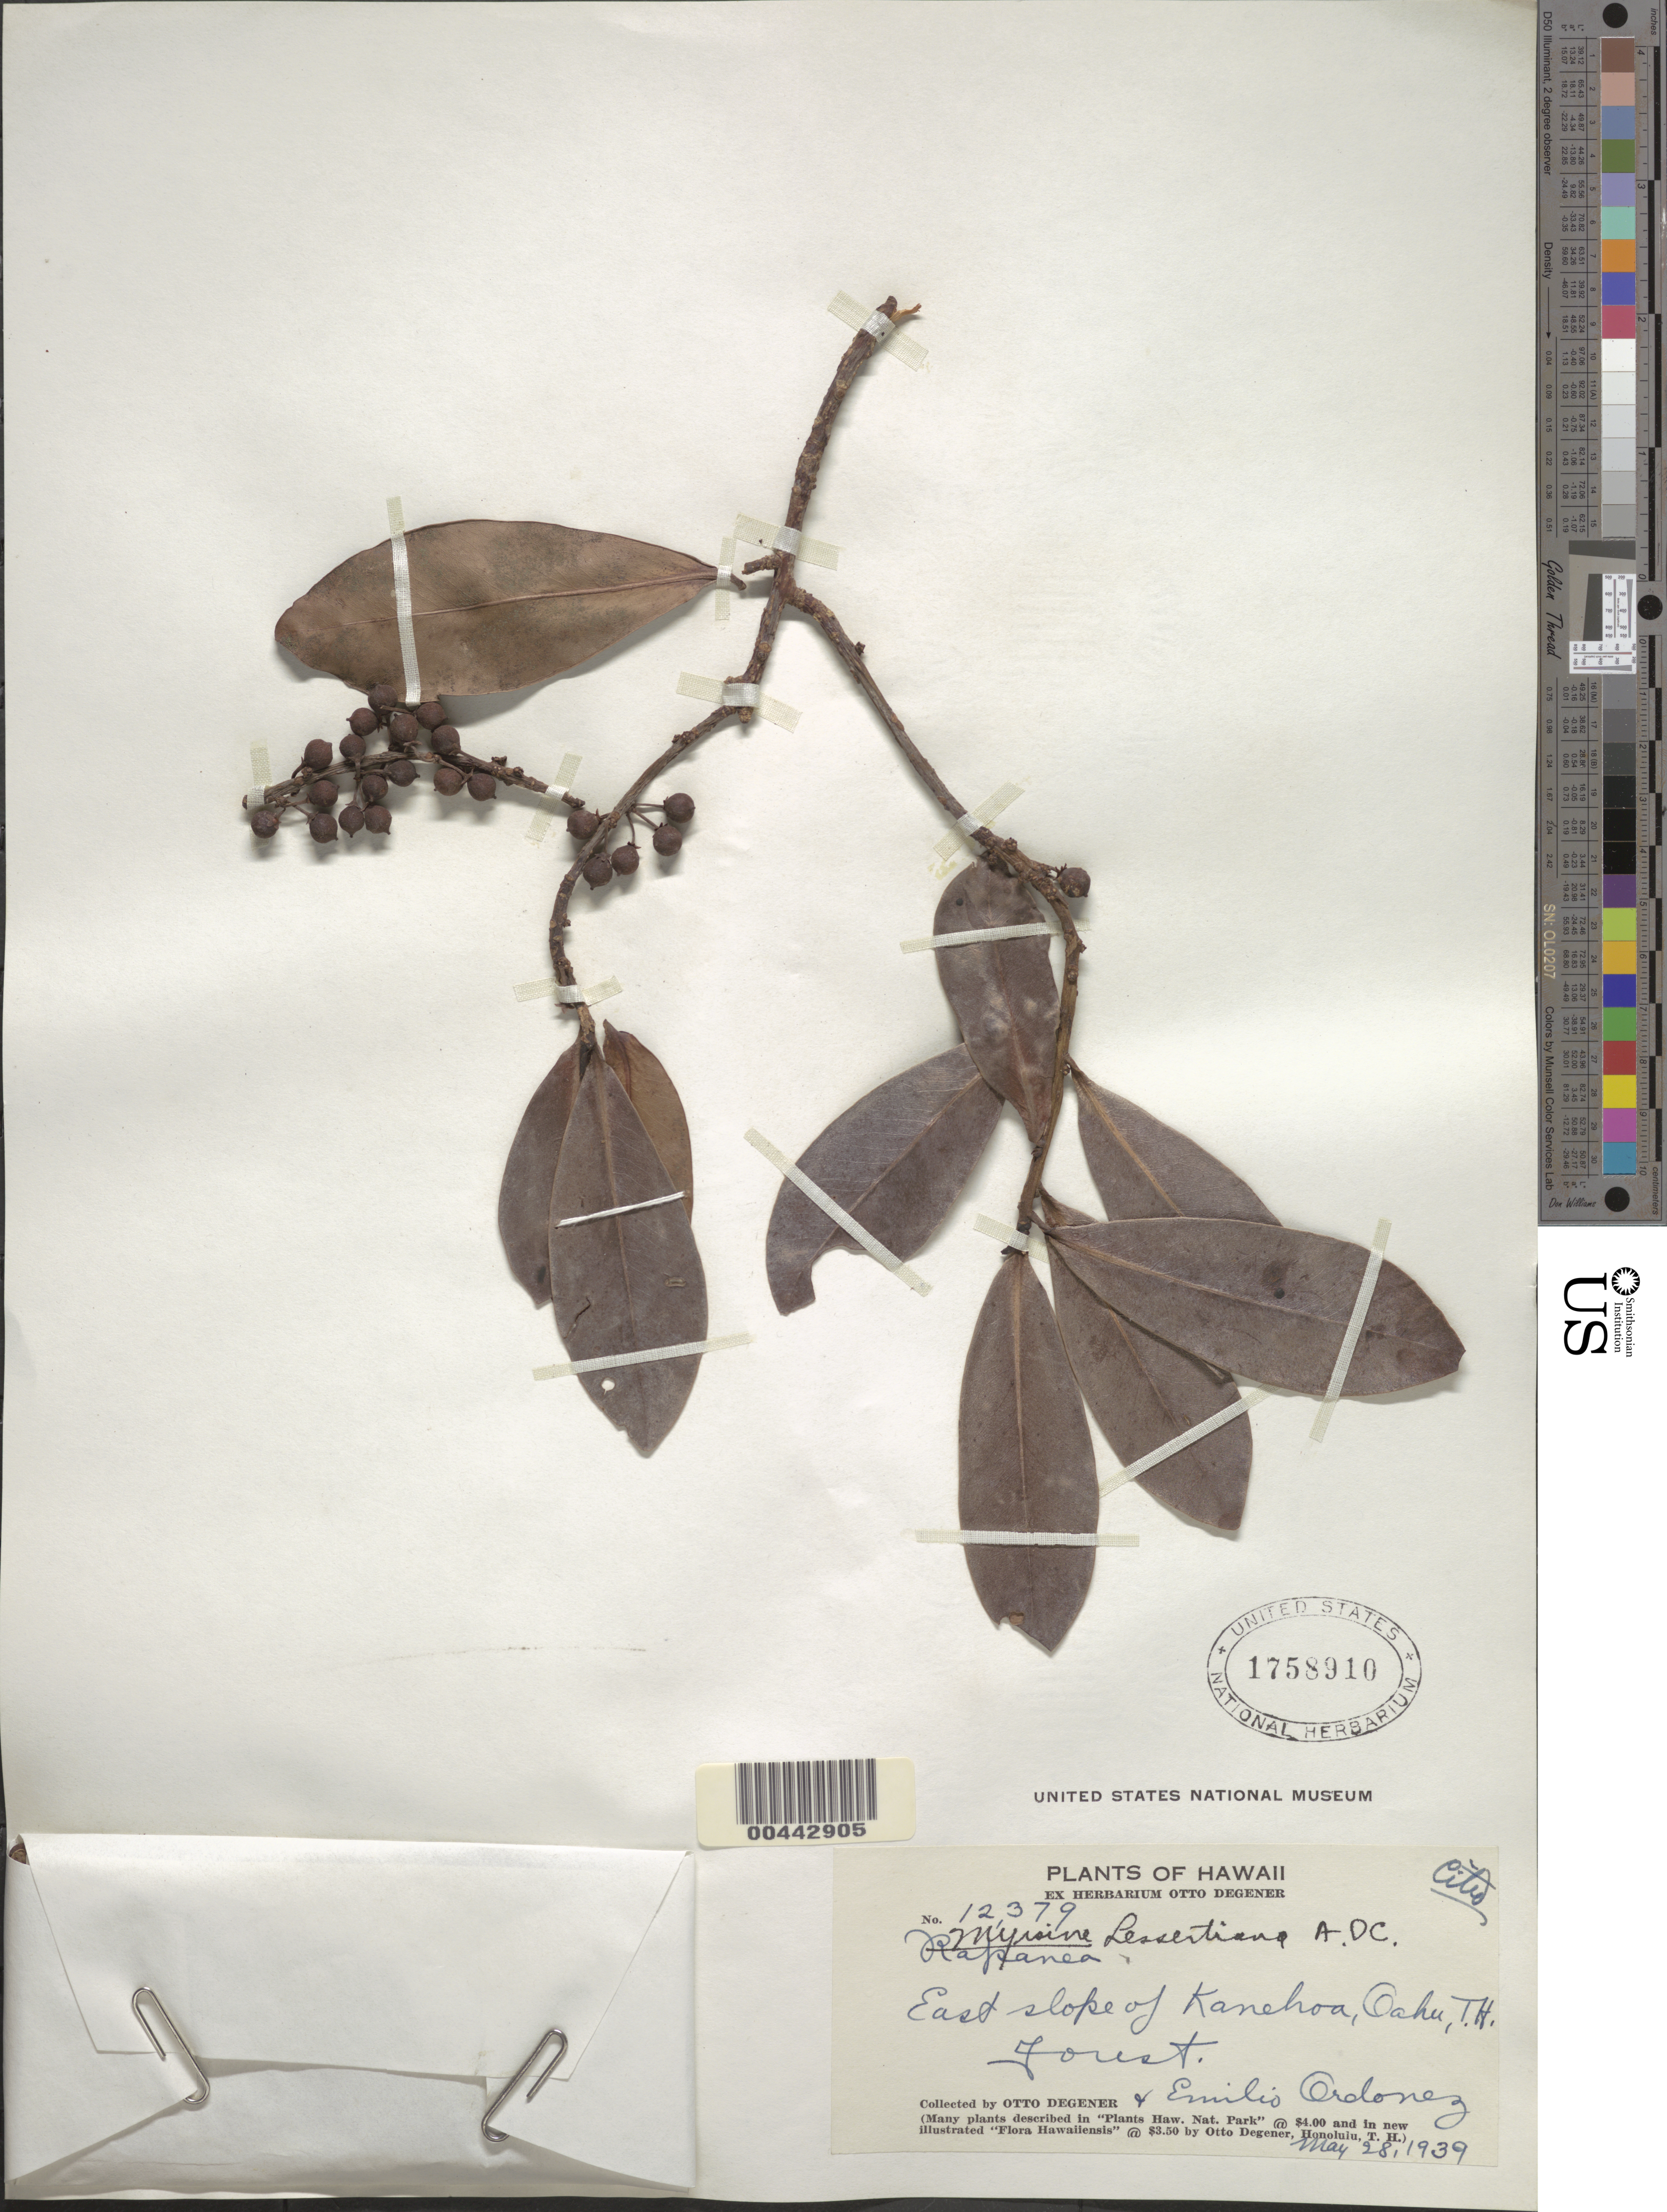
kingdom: Plantae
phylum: Tracheophyta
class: Magnoliopsida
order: Ericales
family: Primulaceae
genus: Myrsine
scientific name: Myrsine lessertiana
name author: A. DC.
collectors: O. Degener & E. Ordonez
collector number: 12379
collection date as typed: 28 May 1939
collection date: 1939-05-28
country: United States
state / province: Hawaii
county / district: Honolulu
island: Oahu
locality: East slope of Kanehoa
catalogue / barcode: US 1758910